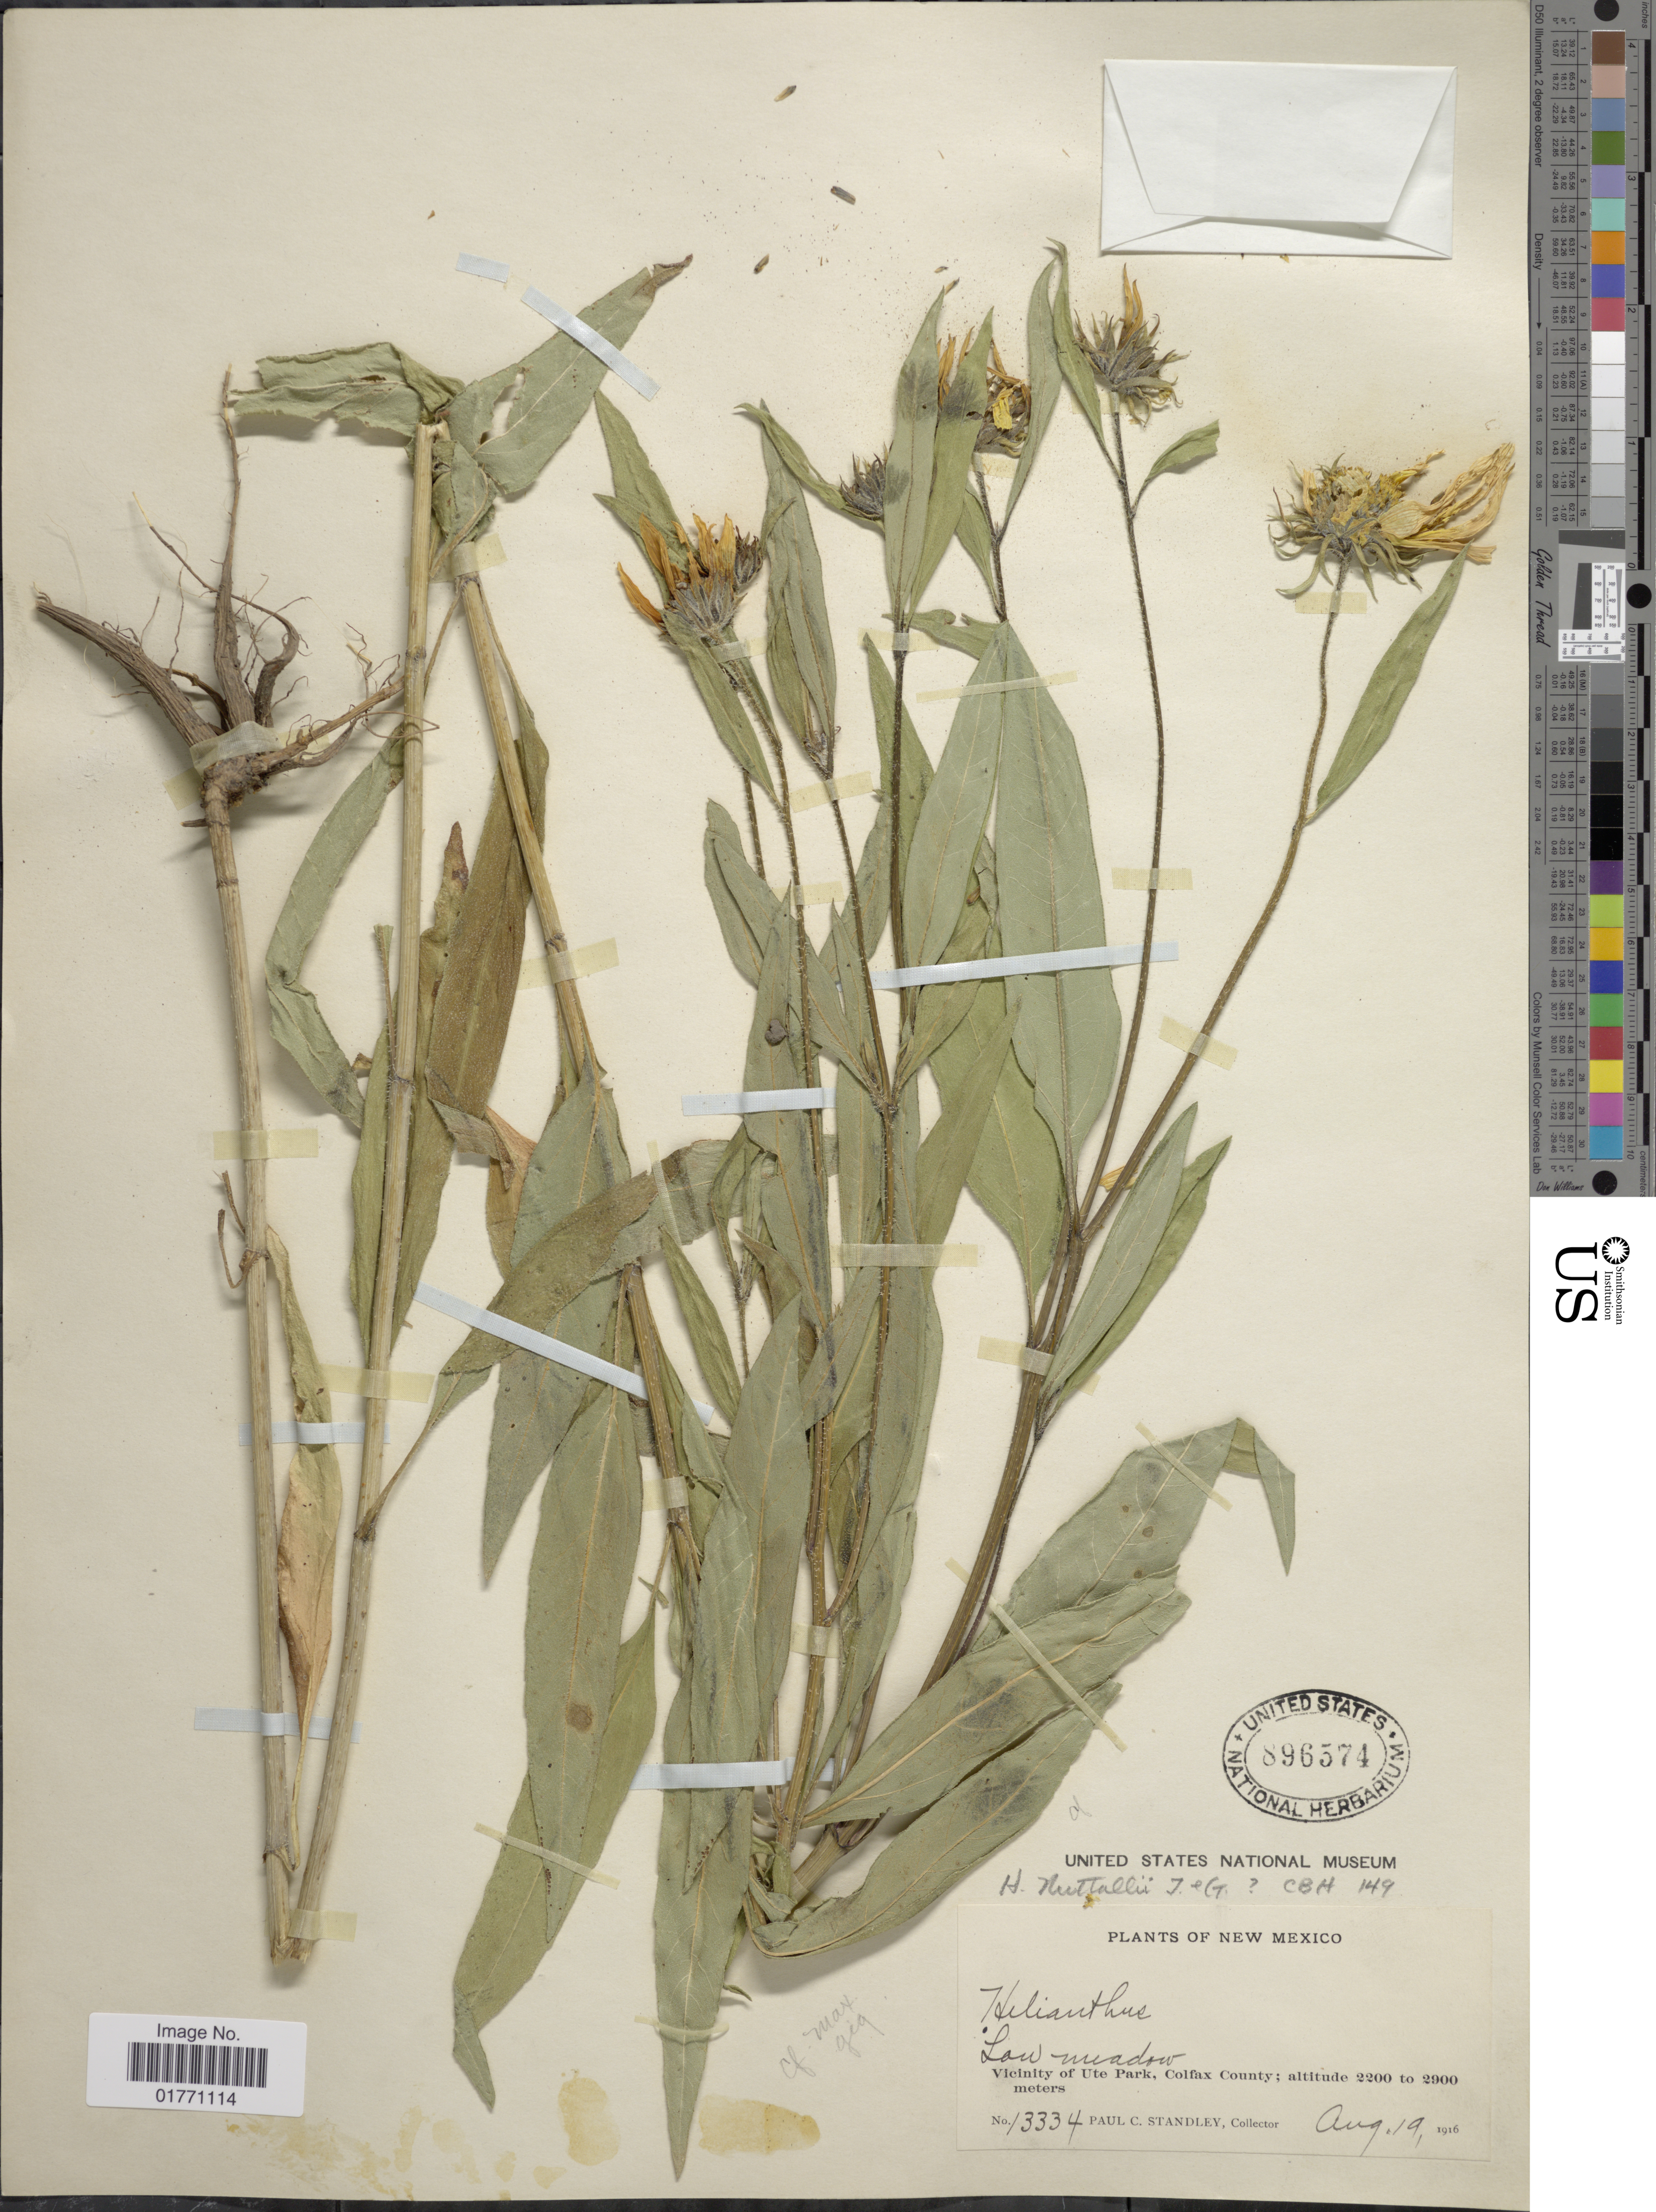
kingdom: Plantae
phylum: Tracheophyta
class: Magnoliopsida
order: Asterales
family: Asteraceae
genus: Helianthus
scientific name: Helianthus nuttallii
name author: Torr. & A. Gray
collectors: P. C. Standley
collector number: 13334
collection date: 1916-08-19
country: United States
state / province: New Mexico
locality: Low meadow, vicinity of Ute Park, Colfax County.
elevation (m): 2200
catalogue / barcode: US 896574